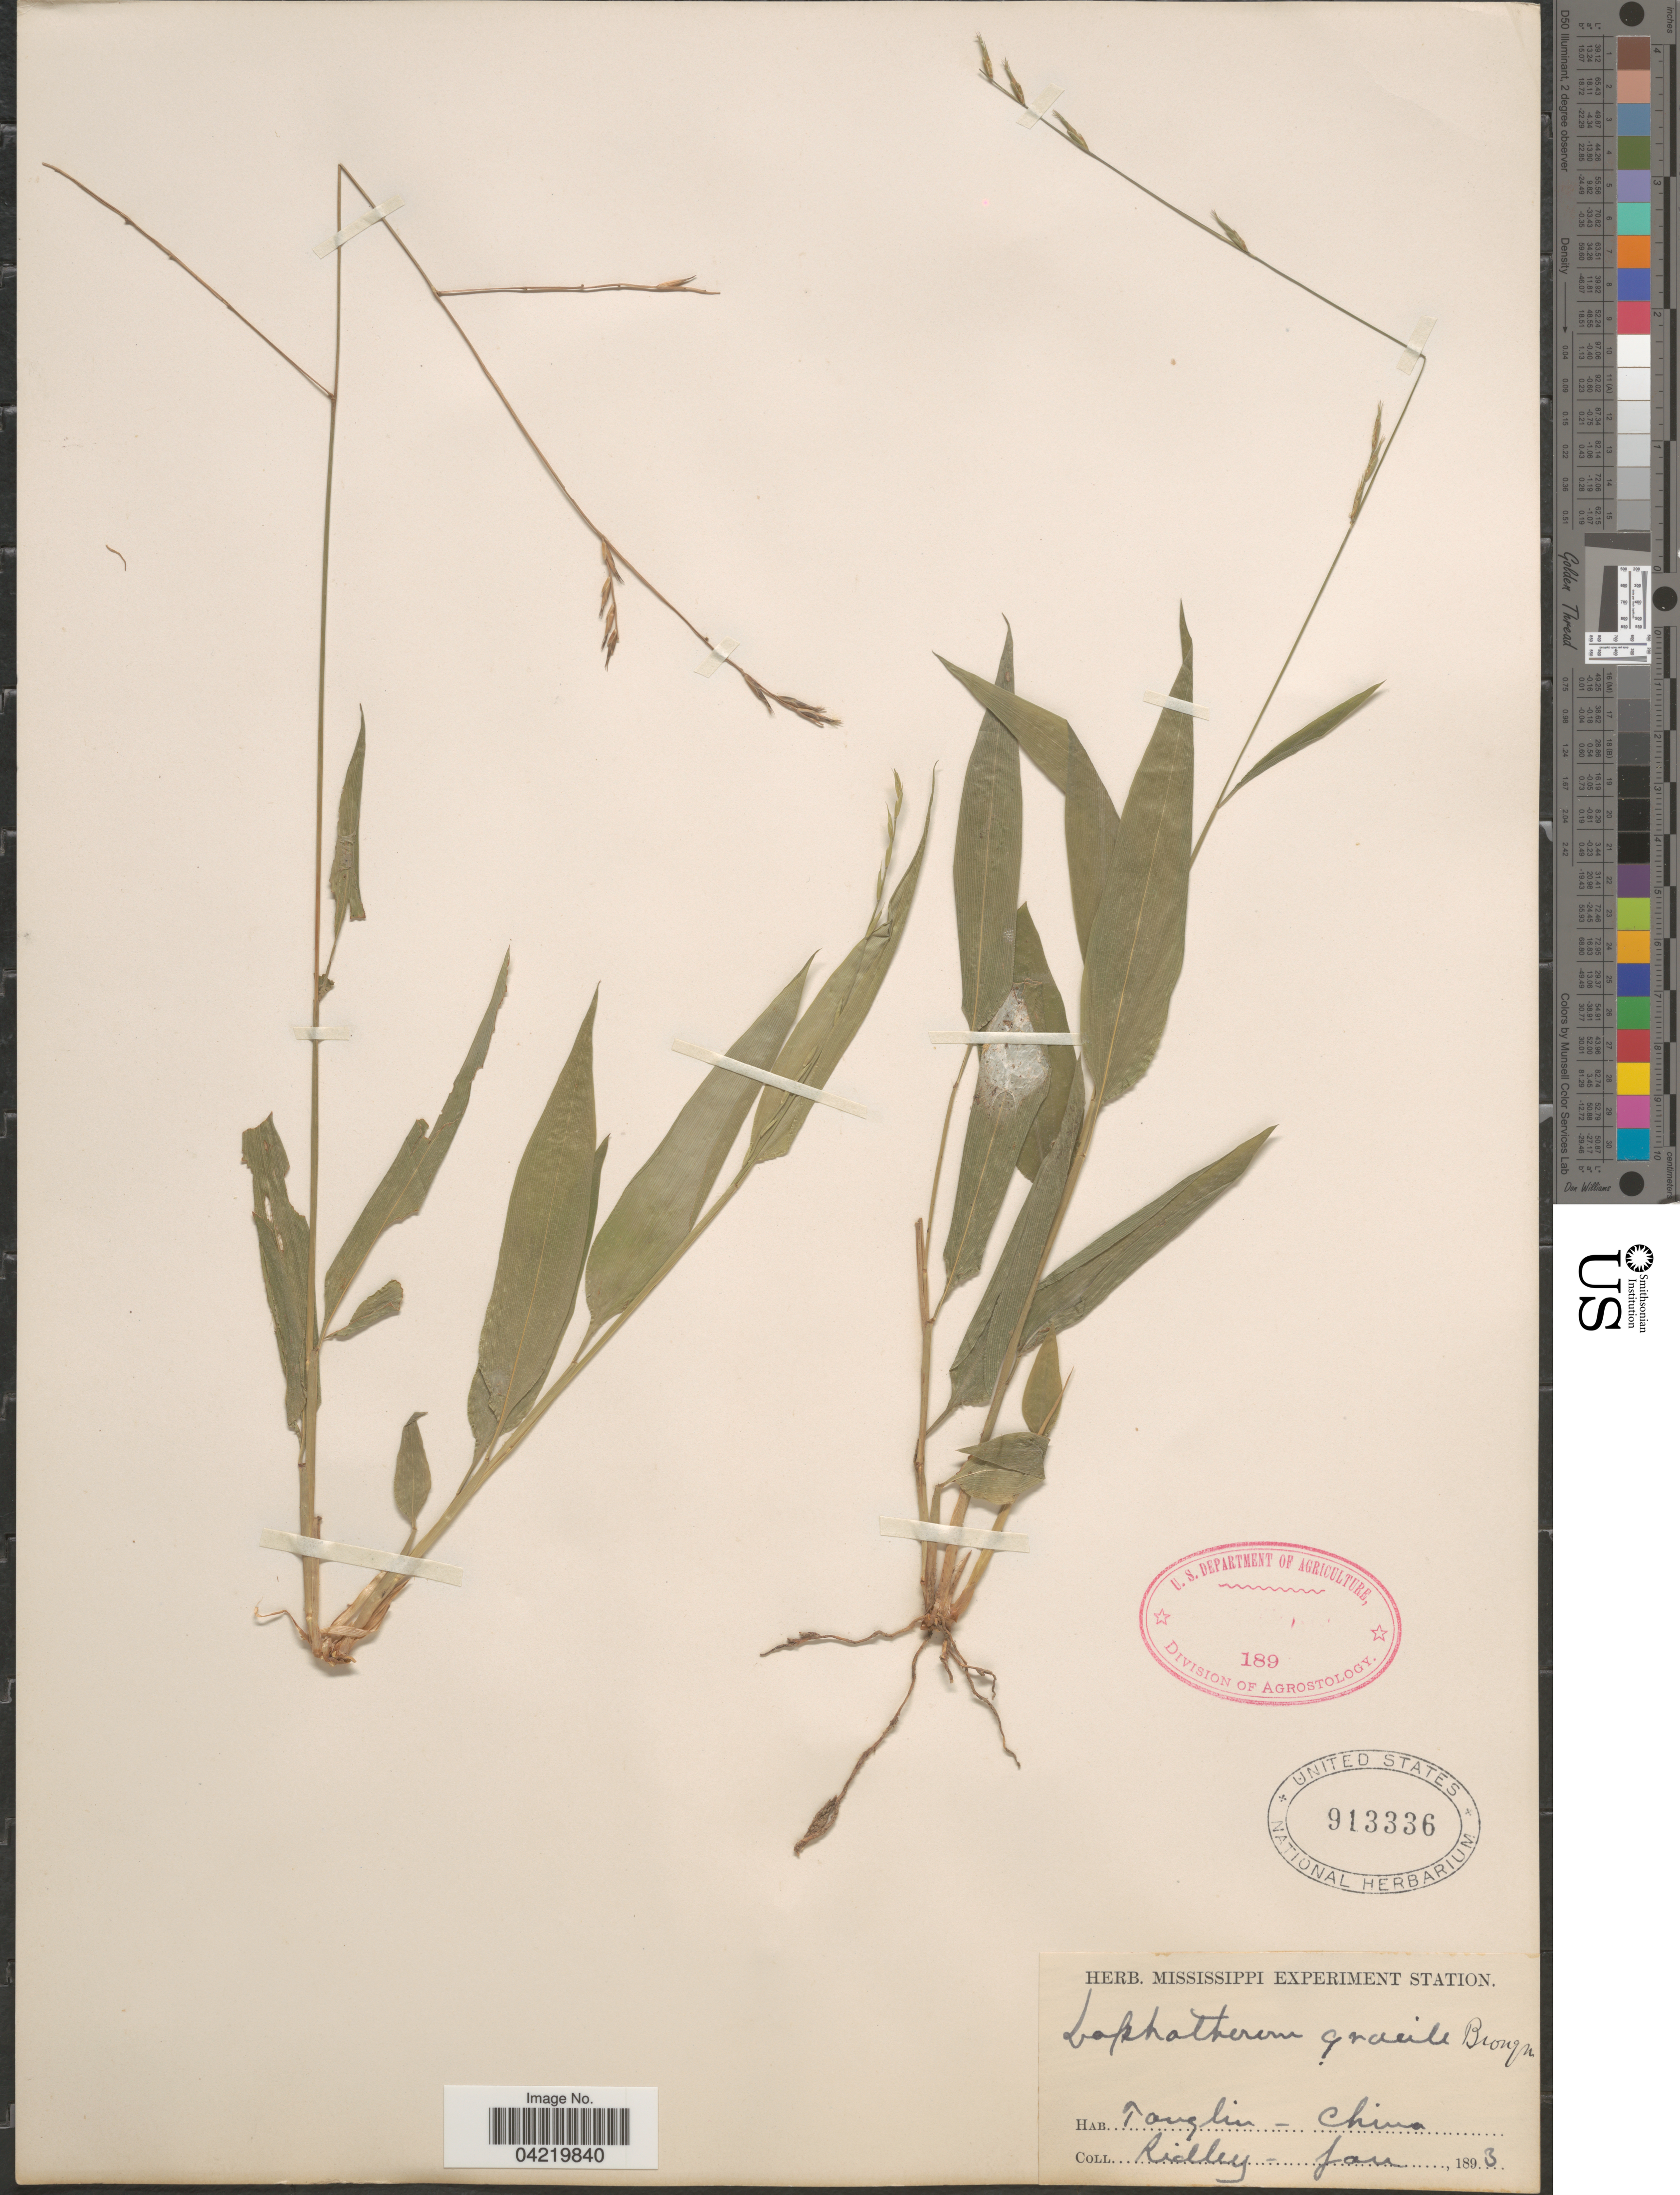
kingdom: Plantae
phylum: Tracheophyta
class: Liliopsida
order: Poales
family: Poaceae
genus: Lophatherum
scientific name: Lophatherum gracile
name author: Brongn.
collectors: -. Ridley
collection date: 1893-01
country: China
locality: Tanglin.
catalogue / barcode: US 913336